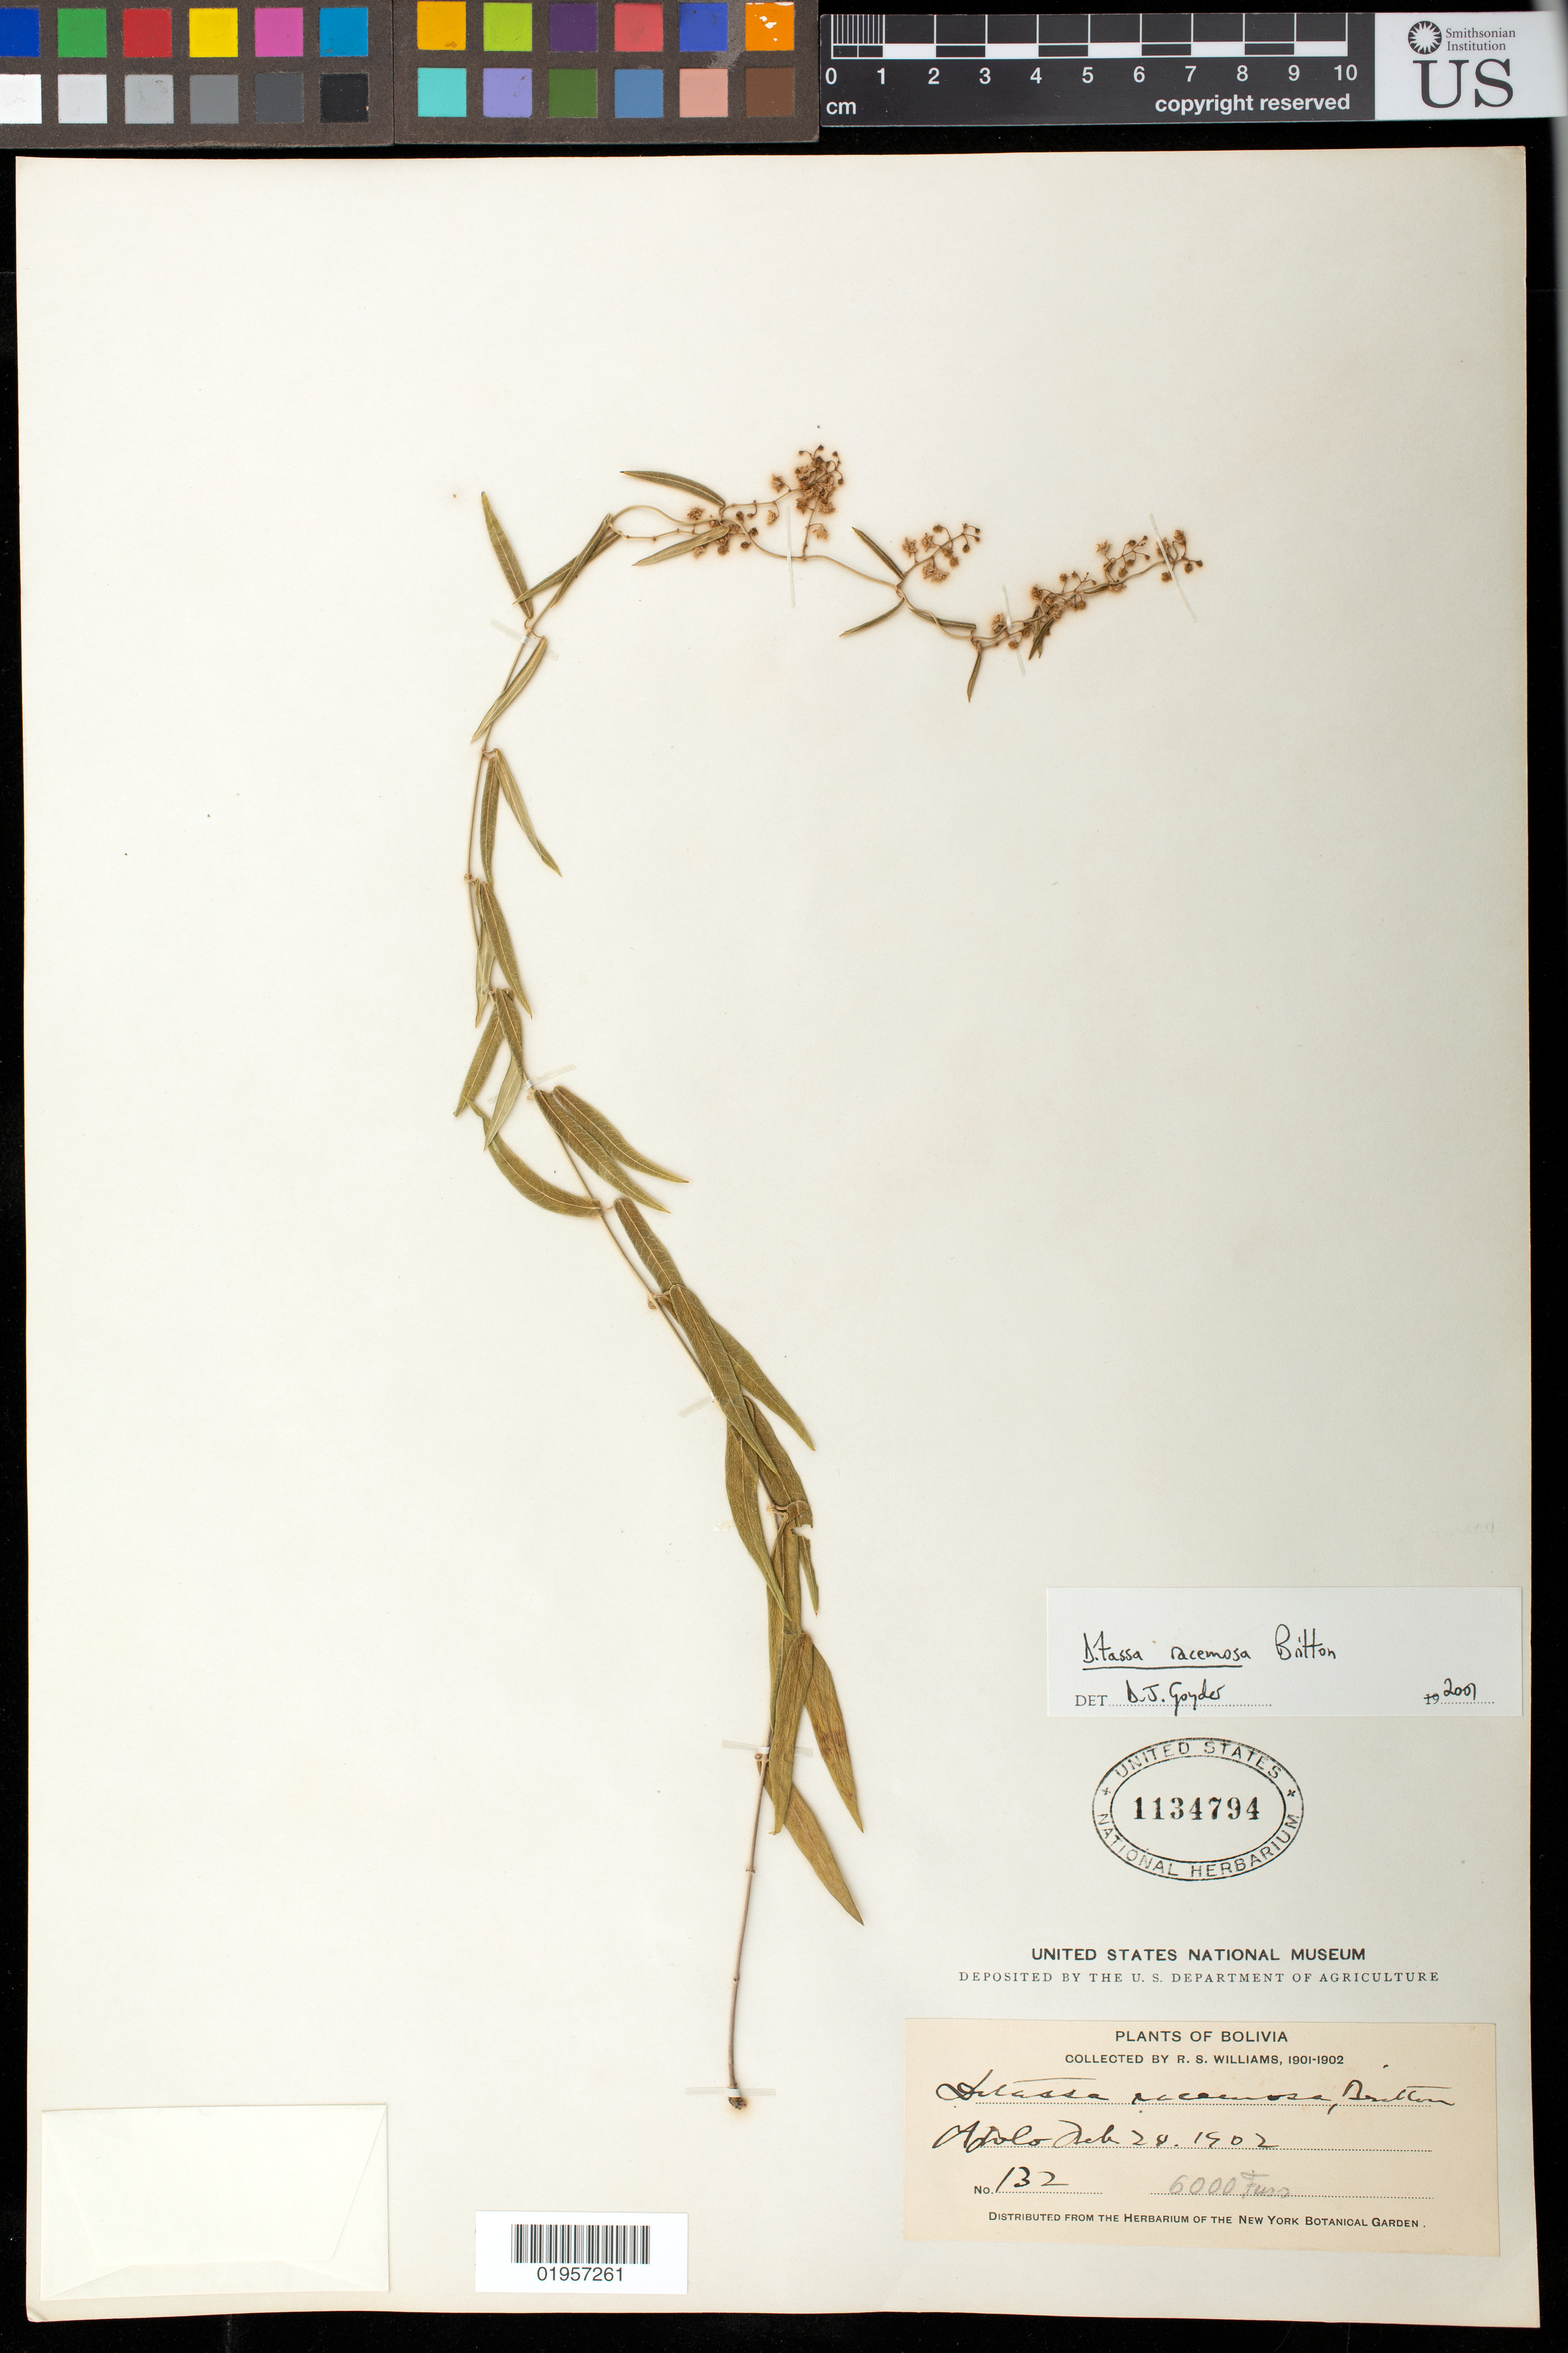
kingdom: Plantae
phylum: Tracheophyta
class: Magnoliopsida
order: Gentianales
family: Apocynaceae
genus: Ditassa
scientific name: Ditassa racemosa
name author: Britton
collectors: R. S. Williams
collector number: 132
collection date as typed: Feb. 20, 1902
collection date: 1902-02-20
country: Bolivia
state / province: La Paz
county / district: Franz Tamayo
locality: Apolo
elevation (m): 1829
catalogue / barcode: US 1134794